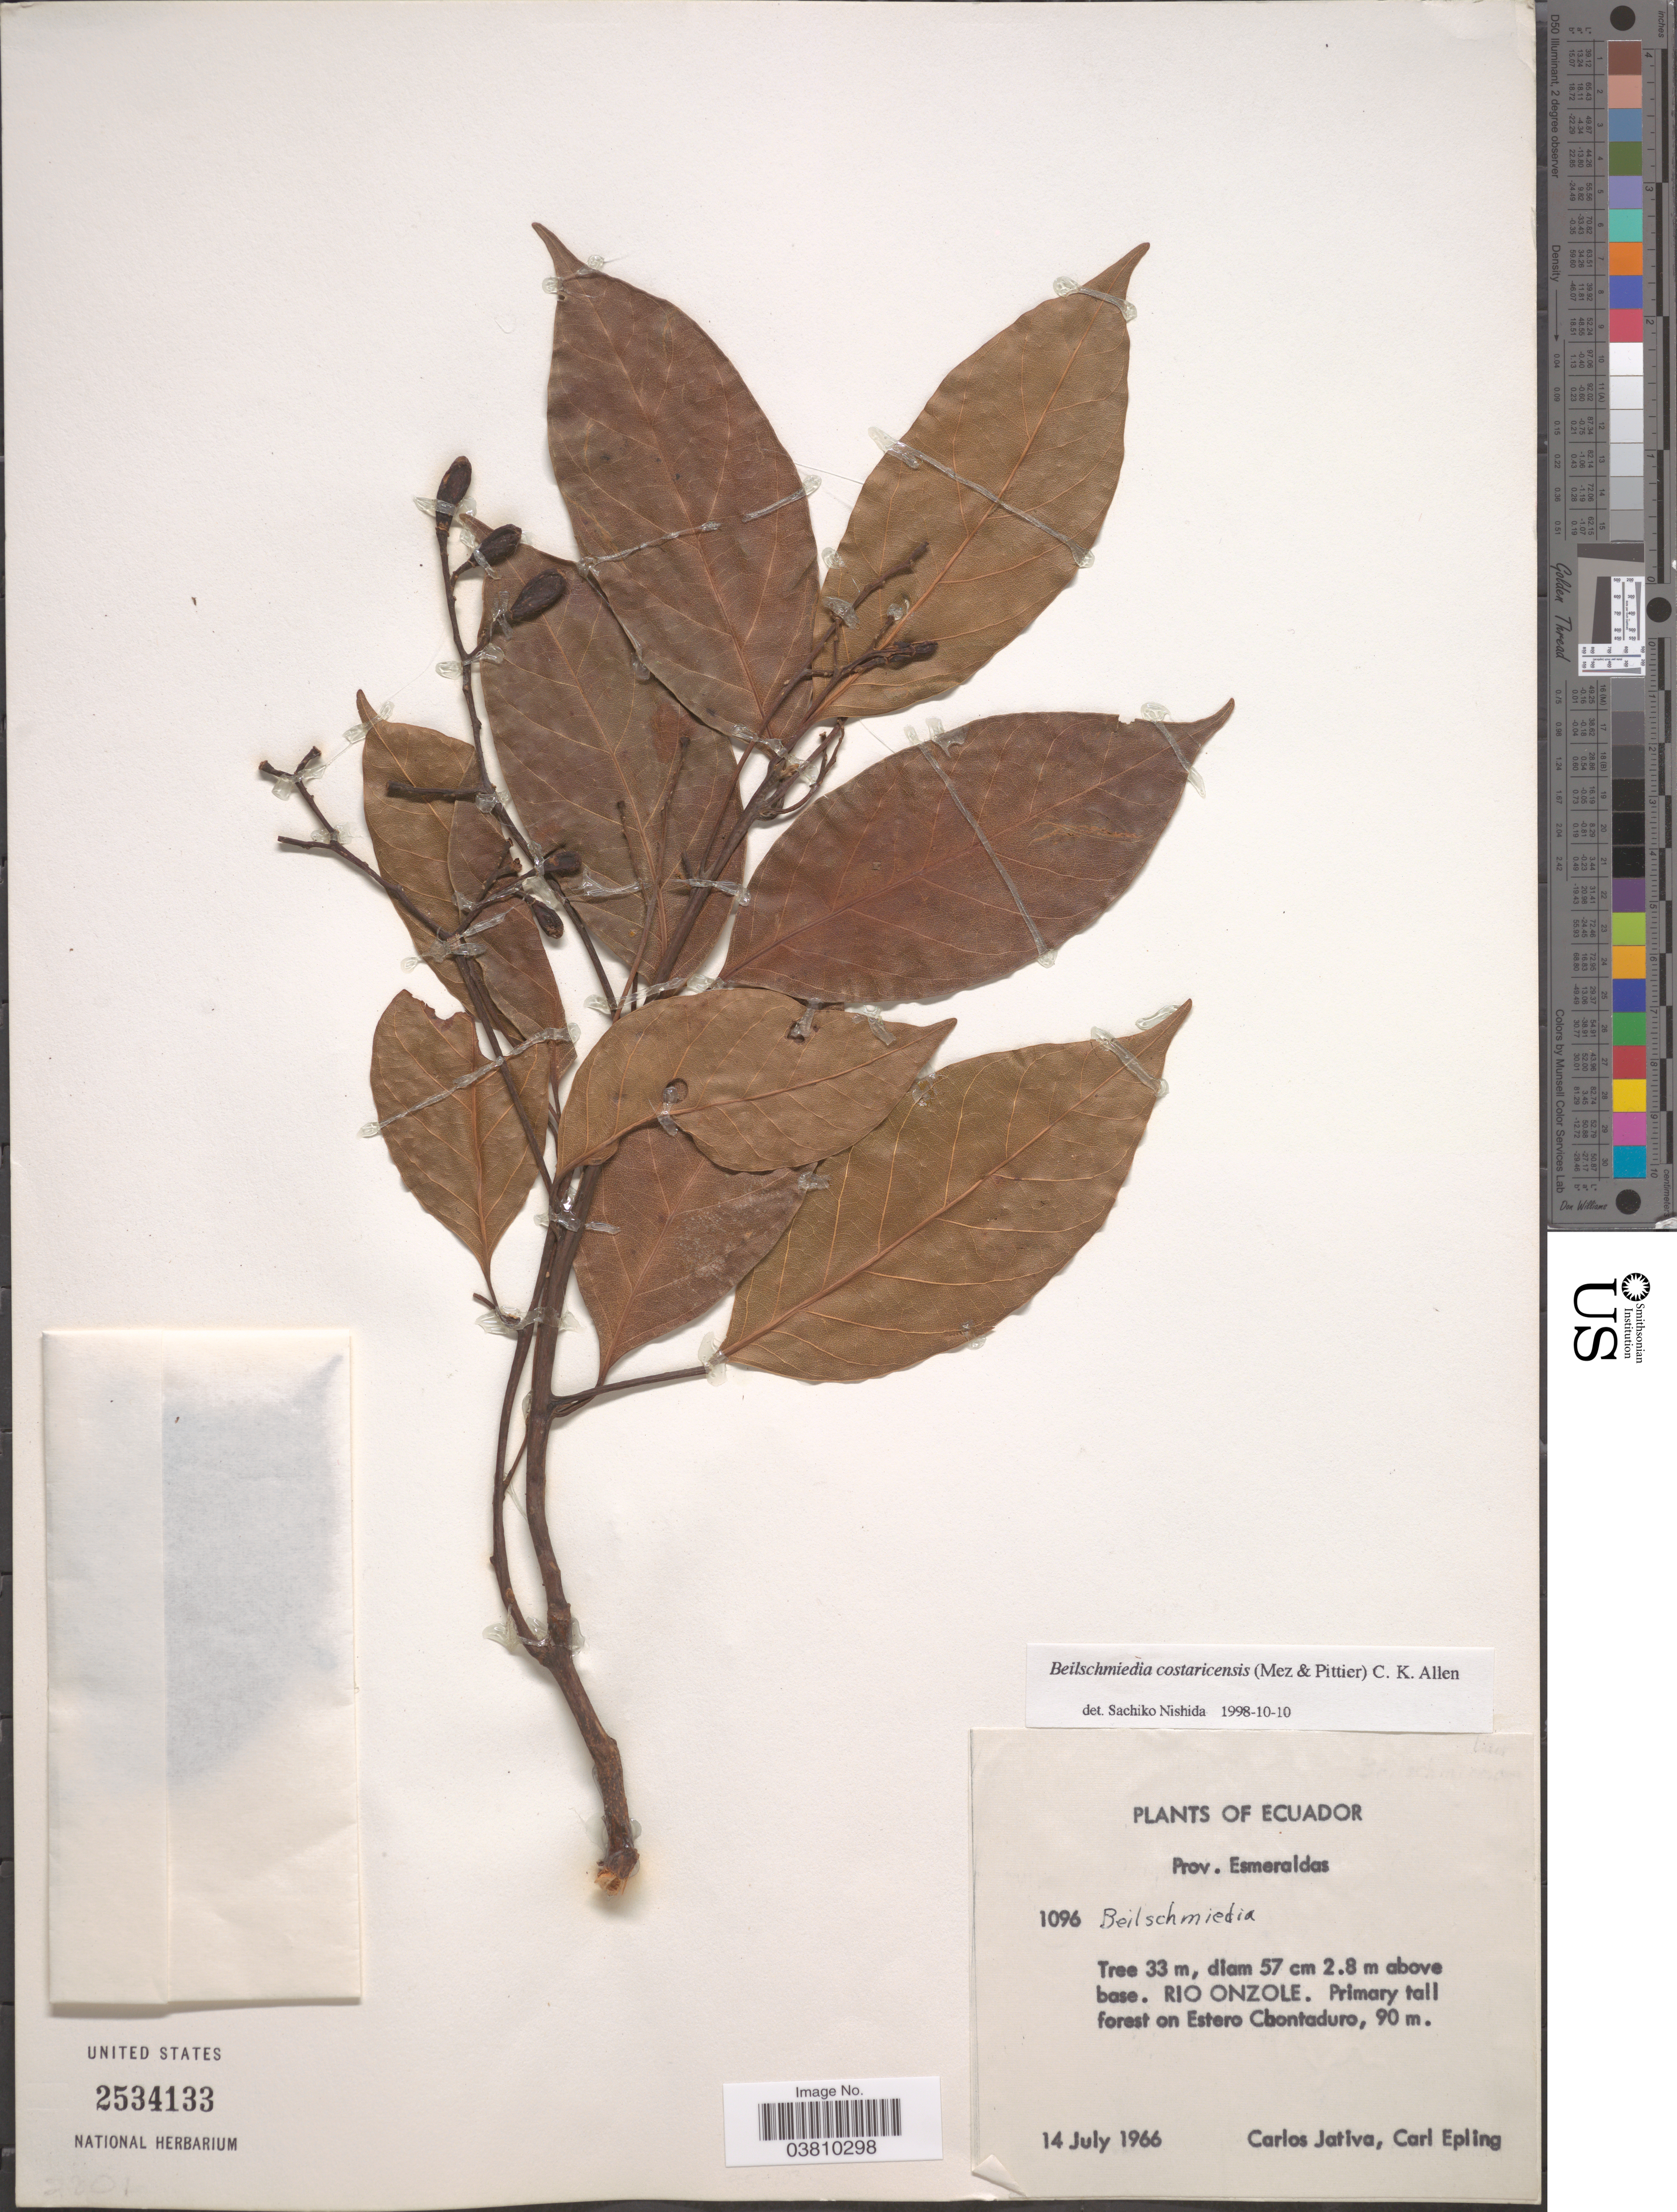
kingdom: Plantae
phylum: Tracheophyta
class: Magnoliopsida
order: Laurales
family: Lauraceae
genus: Beilschmiedia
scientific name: Beilschmiedia costaricensis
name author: (Mez & Pittier) C.K. Allen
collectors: C. D. Játiva & C. C. Epling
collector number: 1096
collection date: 1966-07-14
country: Ecuador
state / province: Esmeraldas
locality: Rio Onzole. On Estero Chontaduro.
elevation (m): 90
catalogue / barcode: US 2534133